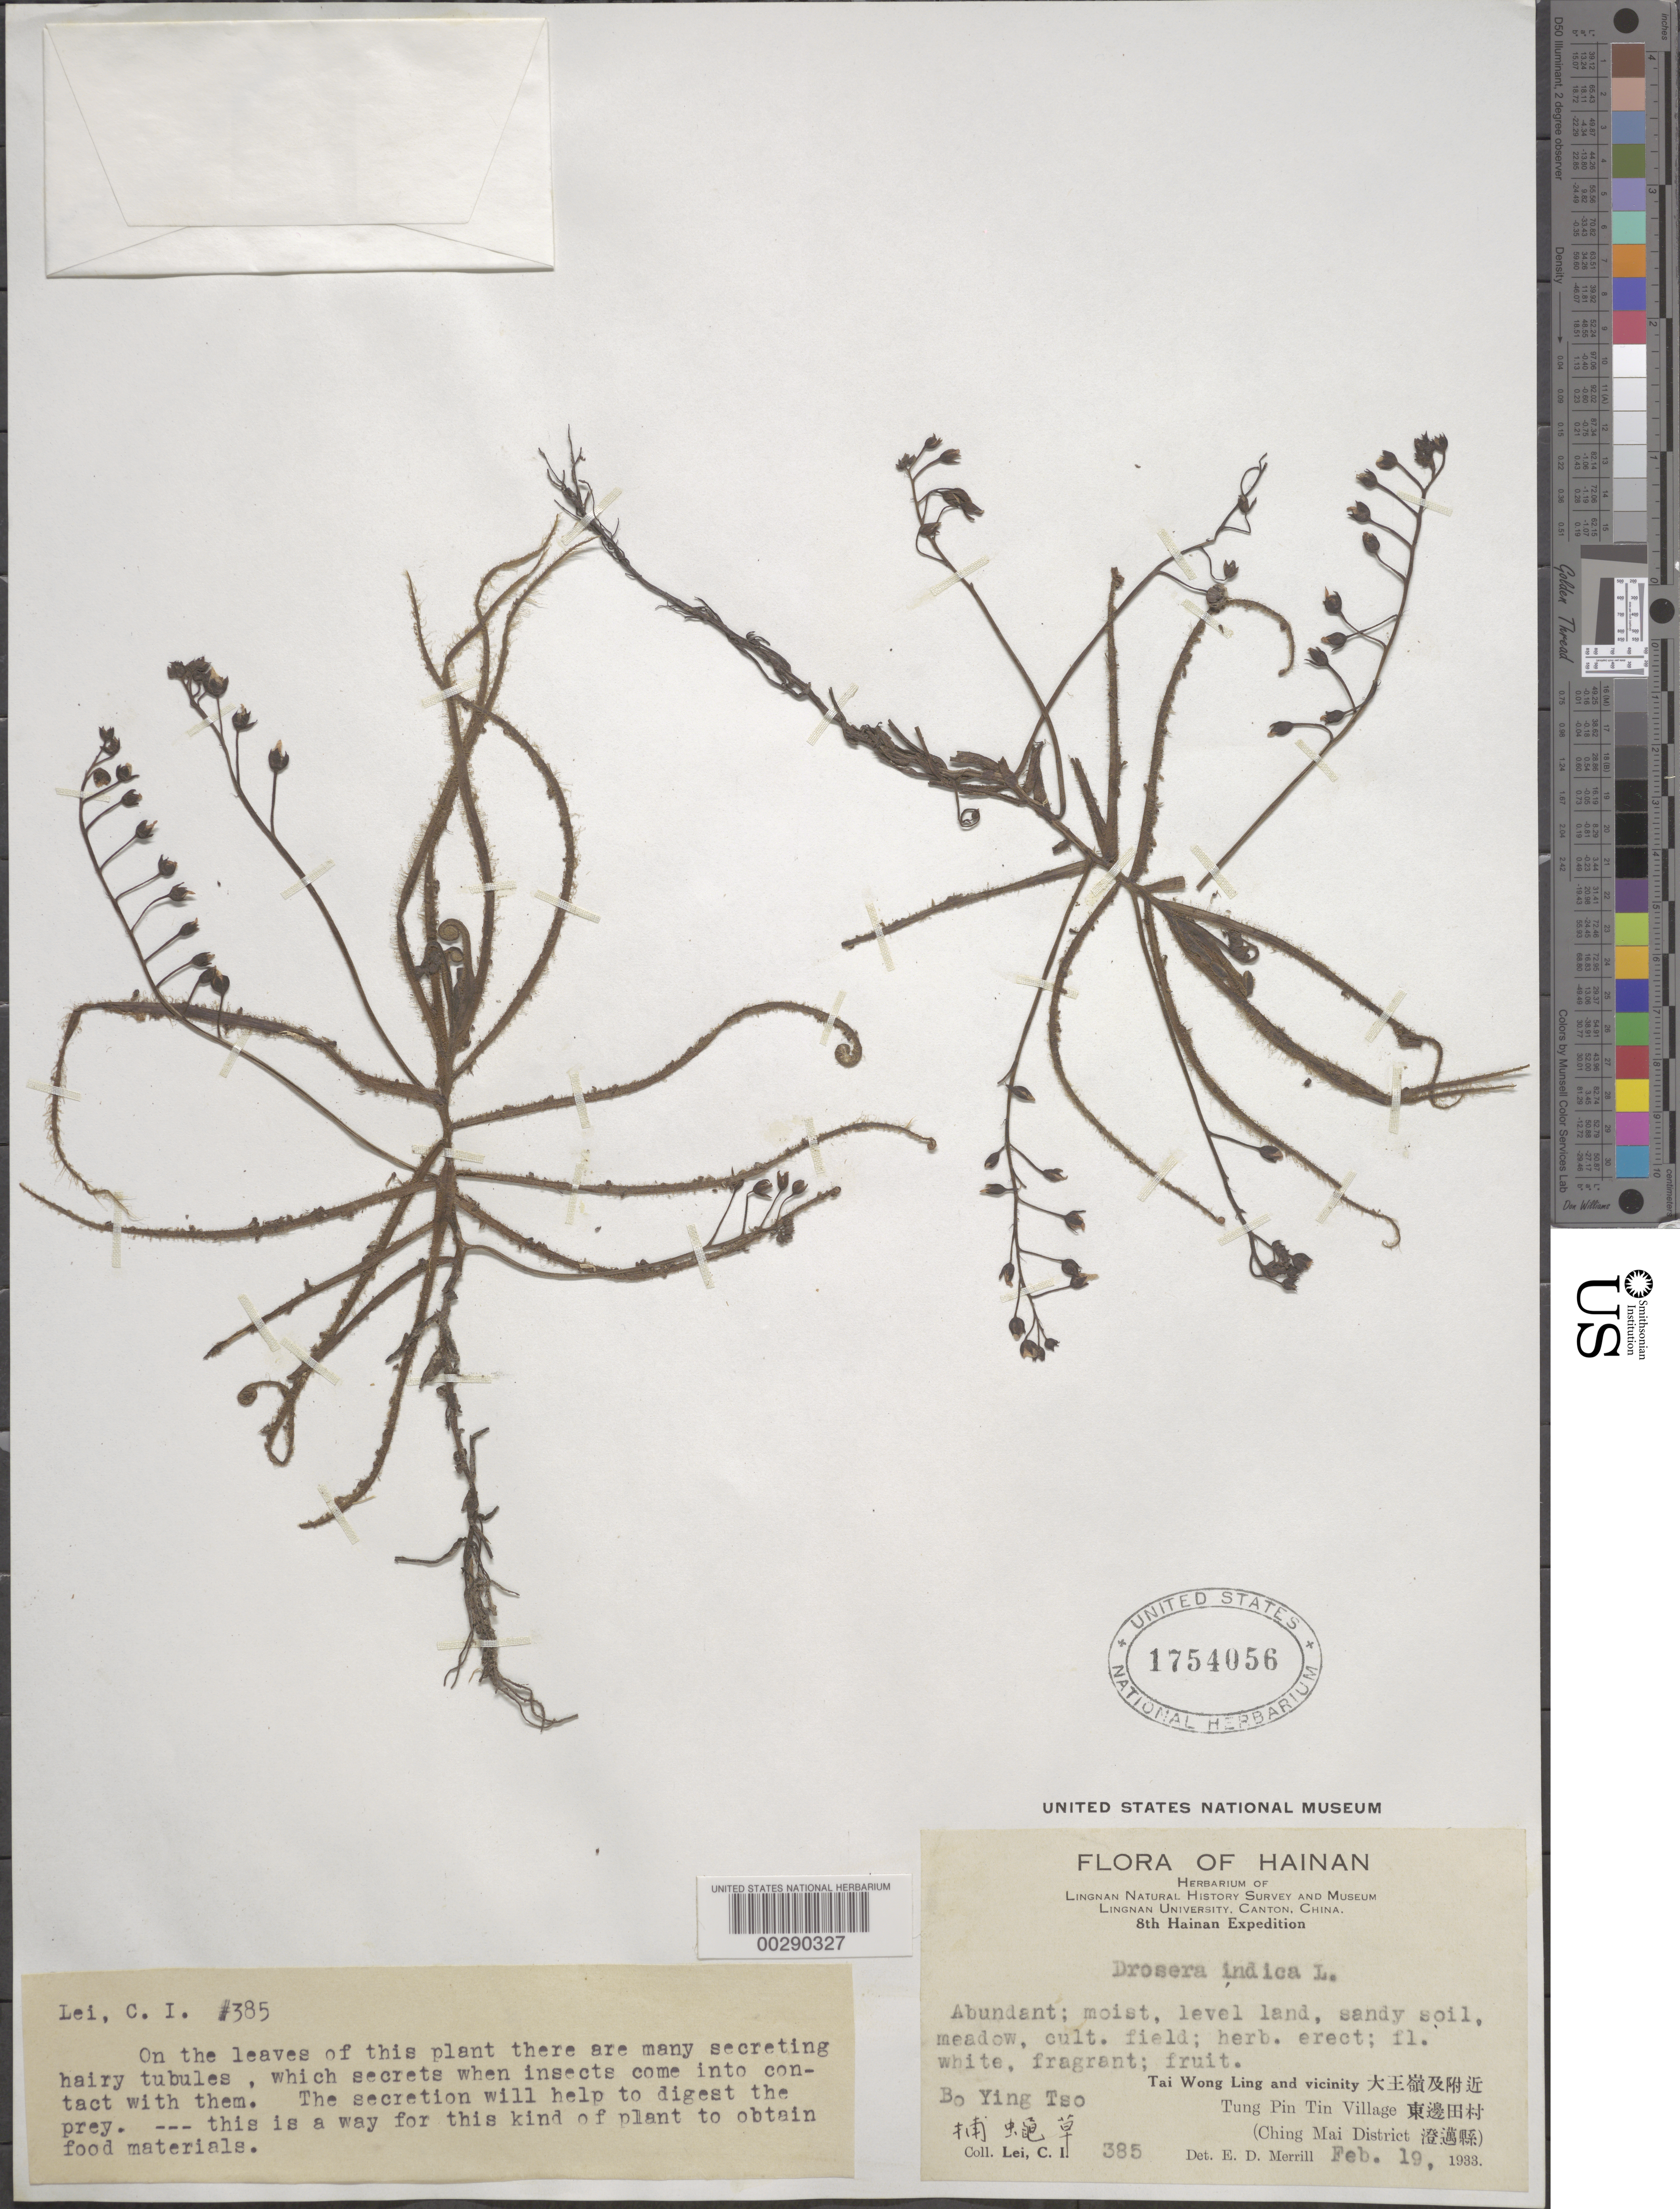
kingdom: Plantae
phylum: Tracheophyta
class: Magnoliopsida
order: Caryophyllales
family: Droseraceae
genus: Drosera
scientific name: Drosera indica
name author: L.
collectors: C. I. Lei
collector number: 385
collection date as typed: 19 Feb 1933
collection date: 1933-02-19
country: China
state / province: Hainan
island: Hainan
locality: Ching mai dist., tung tin pin village, tai wong ling and vicinity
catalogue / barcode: US 1754056